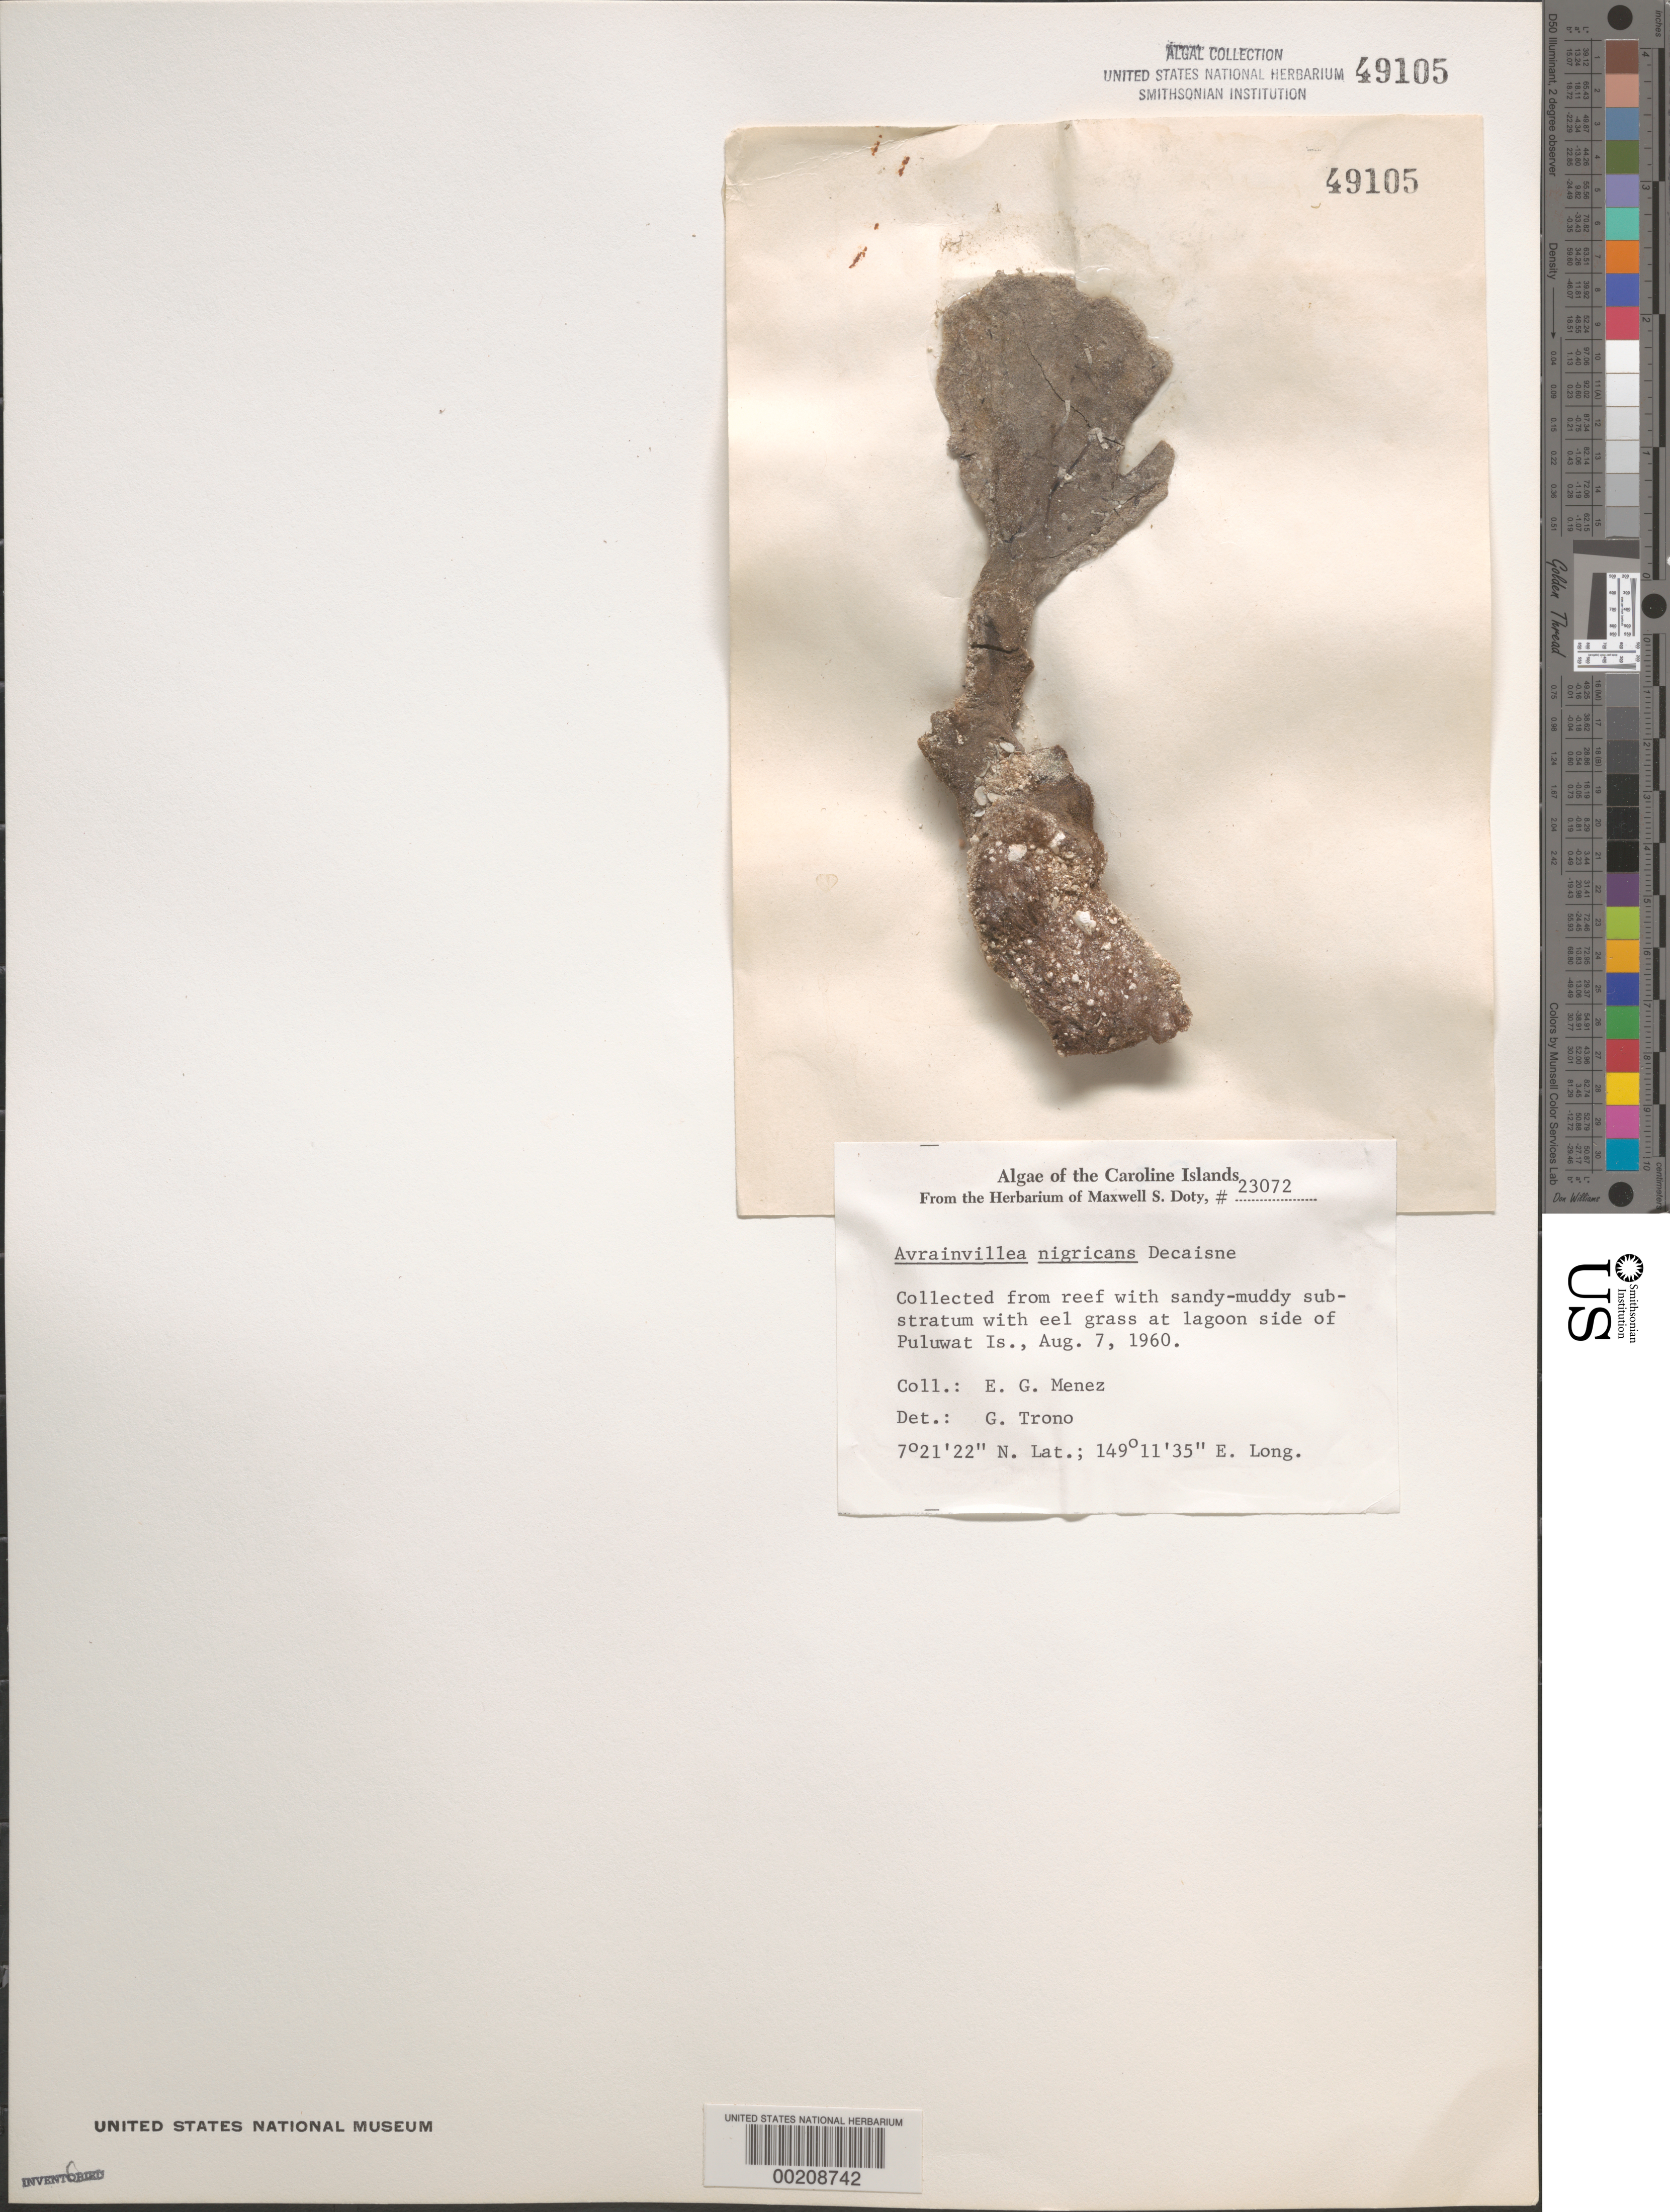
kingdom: Plantae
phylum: Chlorophyta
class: Ulvophyceae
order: Bryopsidales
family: Dichotomosiphonaceae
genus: Avrainvillea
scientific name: Avrainvillea nigricans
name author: Decne.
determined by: Trono, Gavino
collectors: Meñez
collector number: MSD 23072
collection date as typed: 07 Aug 1960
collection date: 1960-08-07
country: Micronesia, Federated States of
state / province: Truk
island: Puluwat Atoll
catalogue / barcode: US 49105